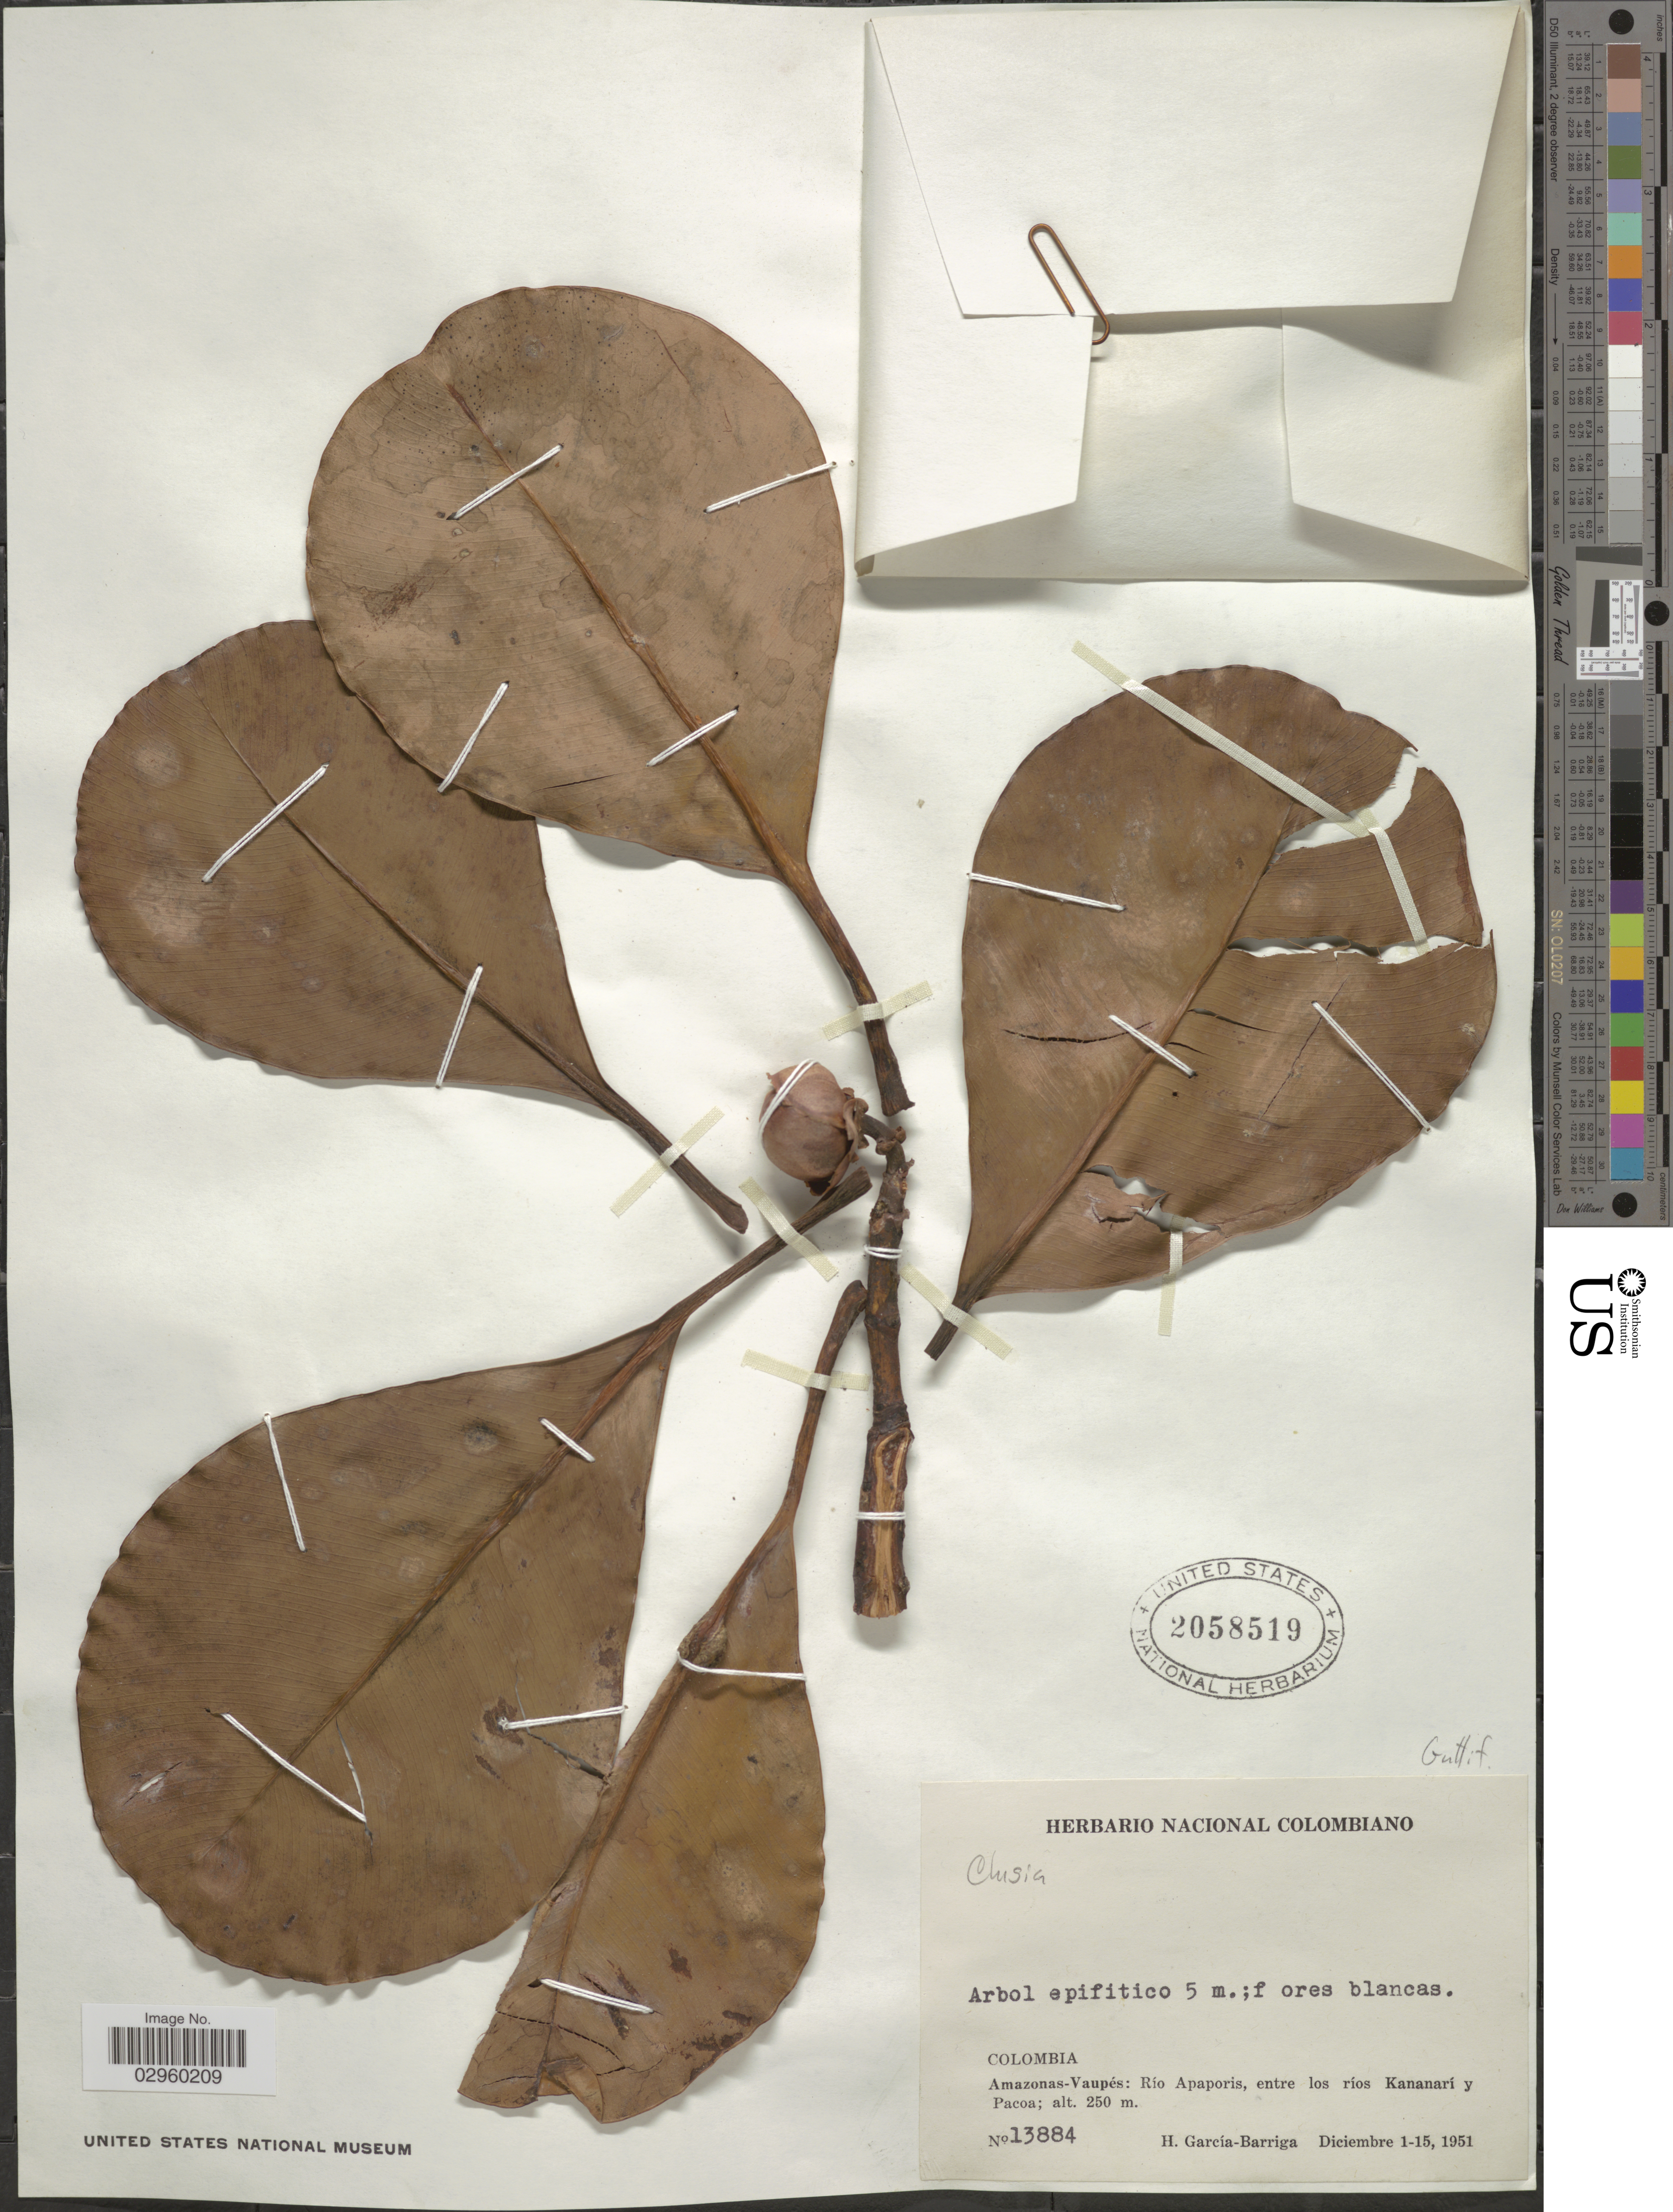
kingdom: Plantae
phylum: Tracheophyta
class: Magnoliopsida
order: Malpighiales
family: Clusiaceae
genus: Clusia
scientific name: Clusia sp.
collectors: H. García Barriga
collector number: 13884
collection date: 1951-12-01/1951-12-15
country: Colombia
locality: Amazonas-Vaupés: Rio Apaporis, entre los ríos Kananarí y Pacoa.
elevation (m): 250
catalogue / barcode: US 2058519